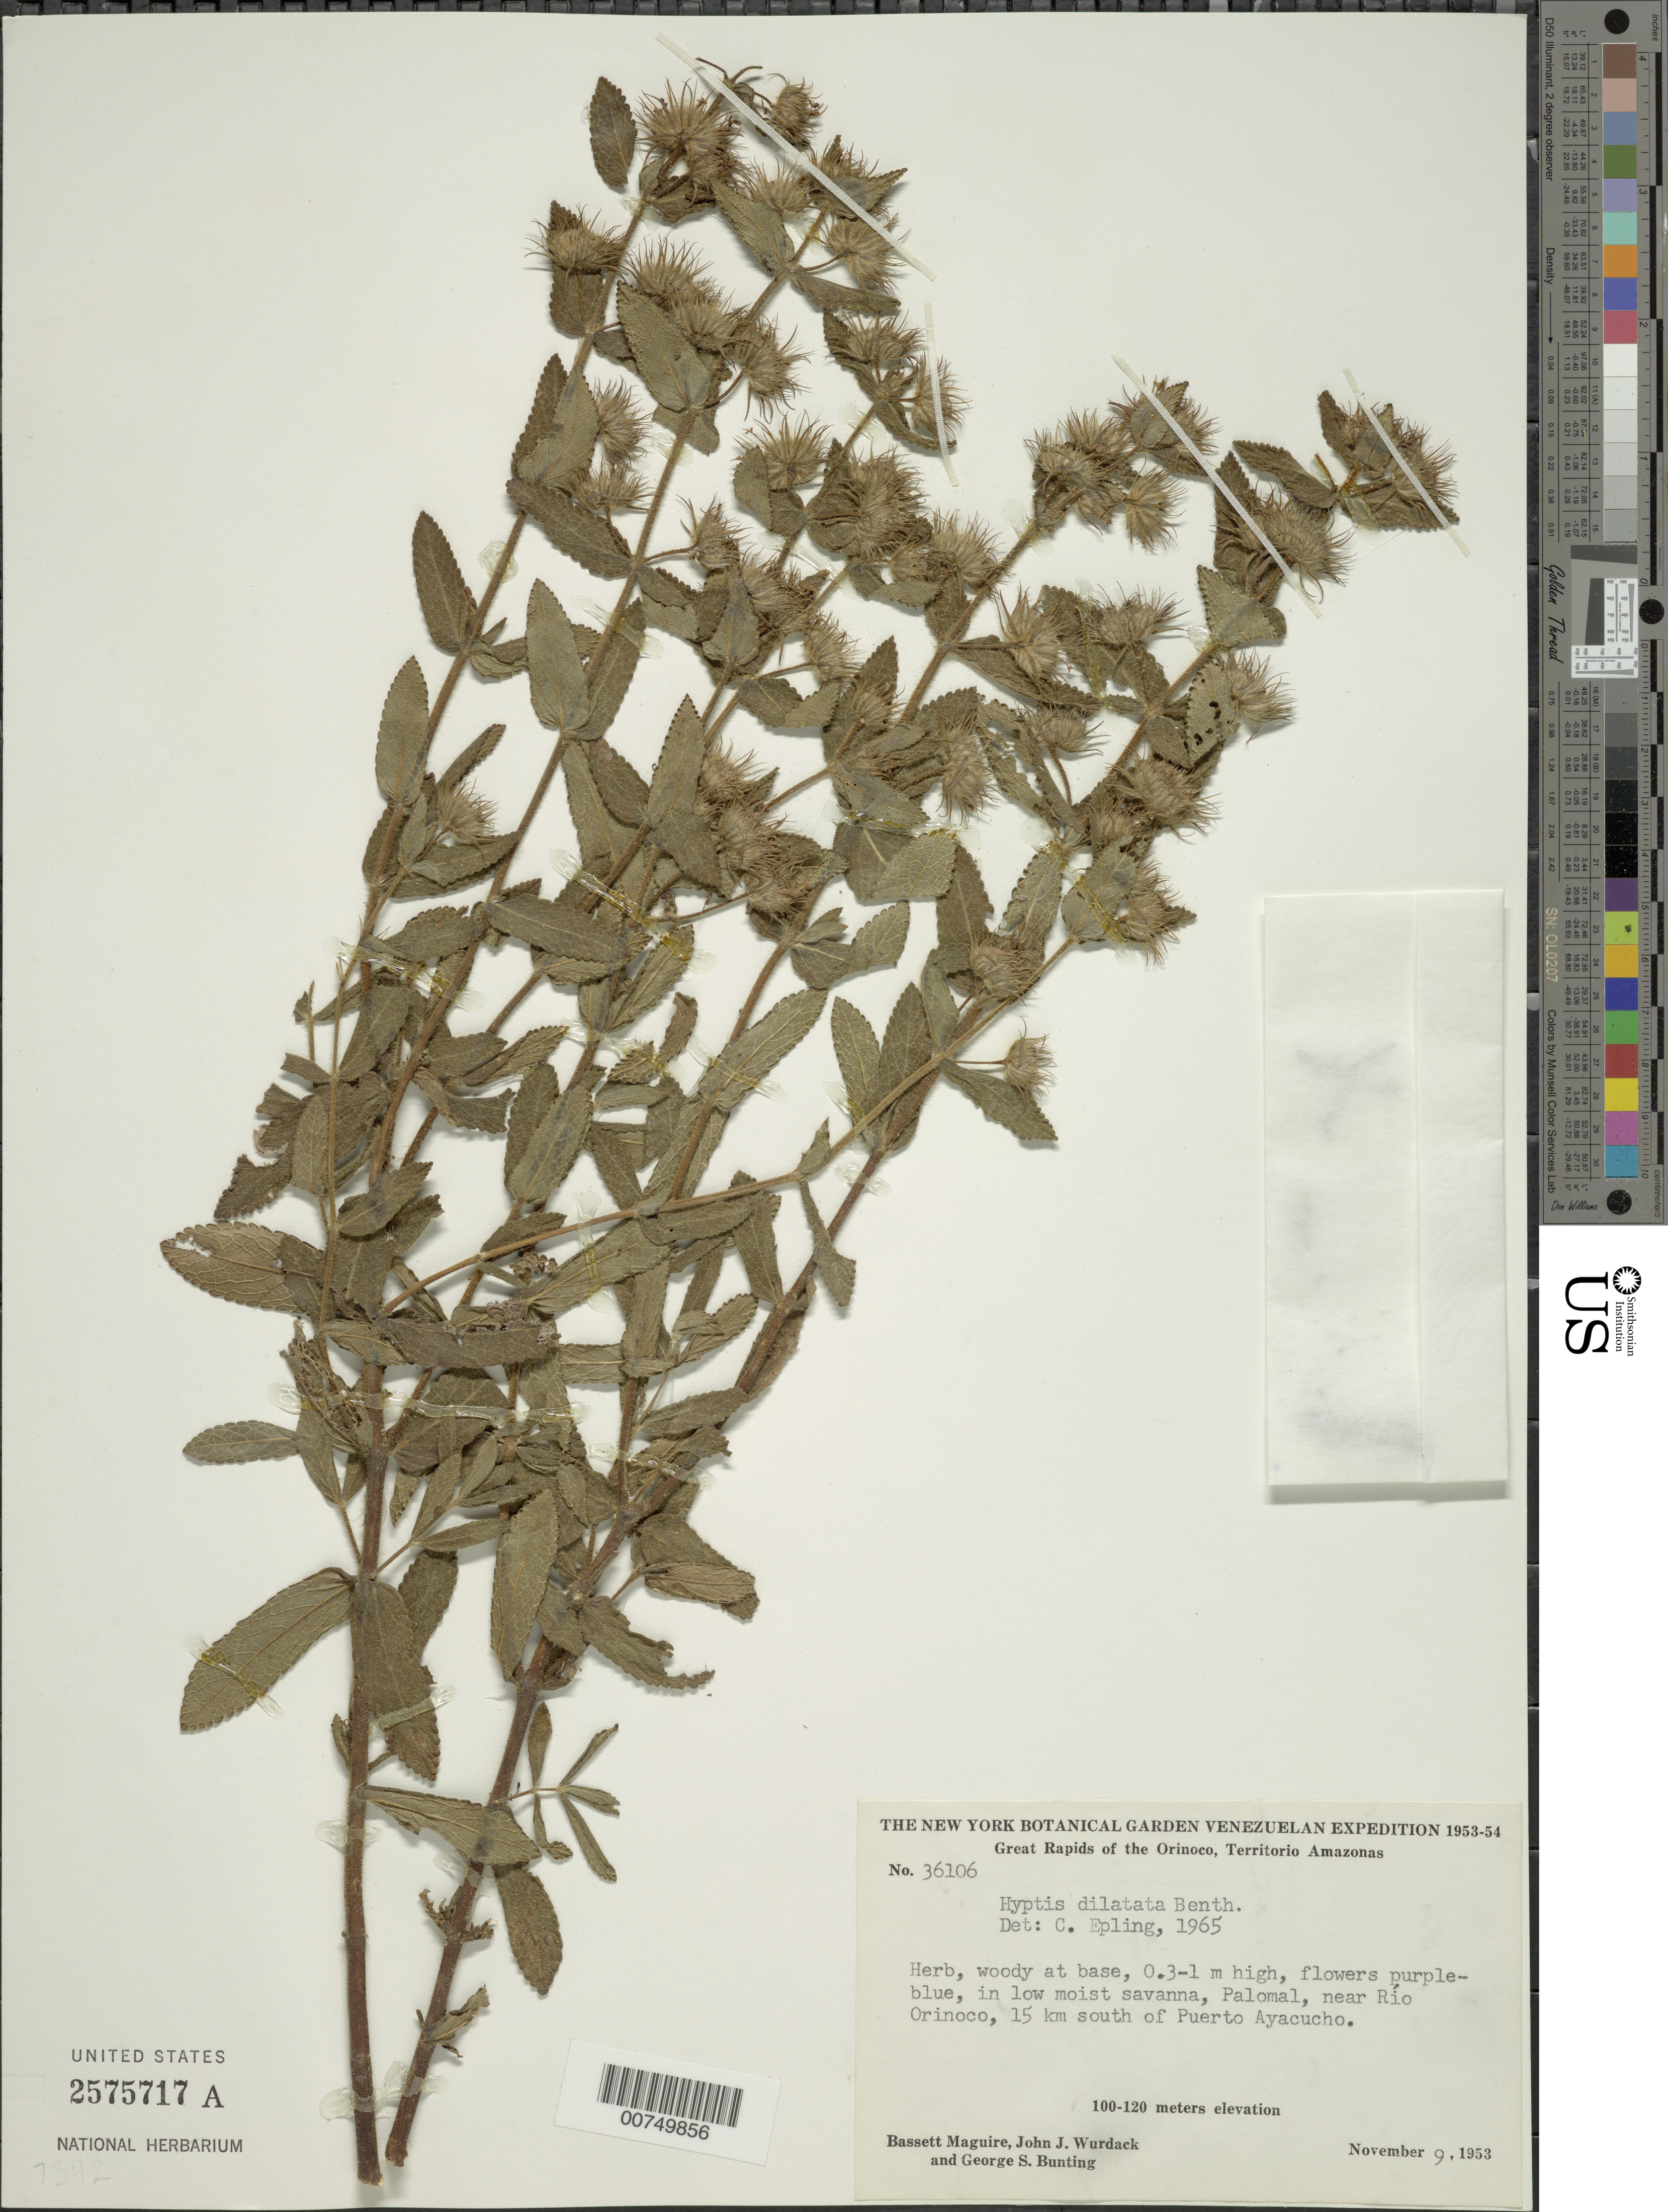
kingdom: Plantae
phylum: Tracheophyta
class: Magnoliopsida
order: Lamiales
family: Lamiaceae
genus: Hyptis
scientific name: Hyptis dilatata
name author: Benth.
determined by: Epling, C. C.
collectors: B. Maguire, J. J. Wurdack & G. S. Bunting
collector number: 36106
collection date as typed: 9-Nov-53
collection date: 1953-11-09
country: Venezuela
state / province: Amazonas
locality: Palomal, 15 km south of Puerto Ayacucho, Orinoco River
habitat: Low moist savanna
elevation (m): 100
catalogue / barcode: US 2575717A